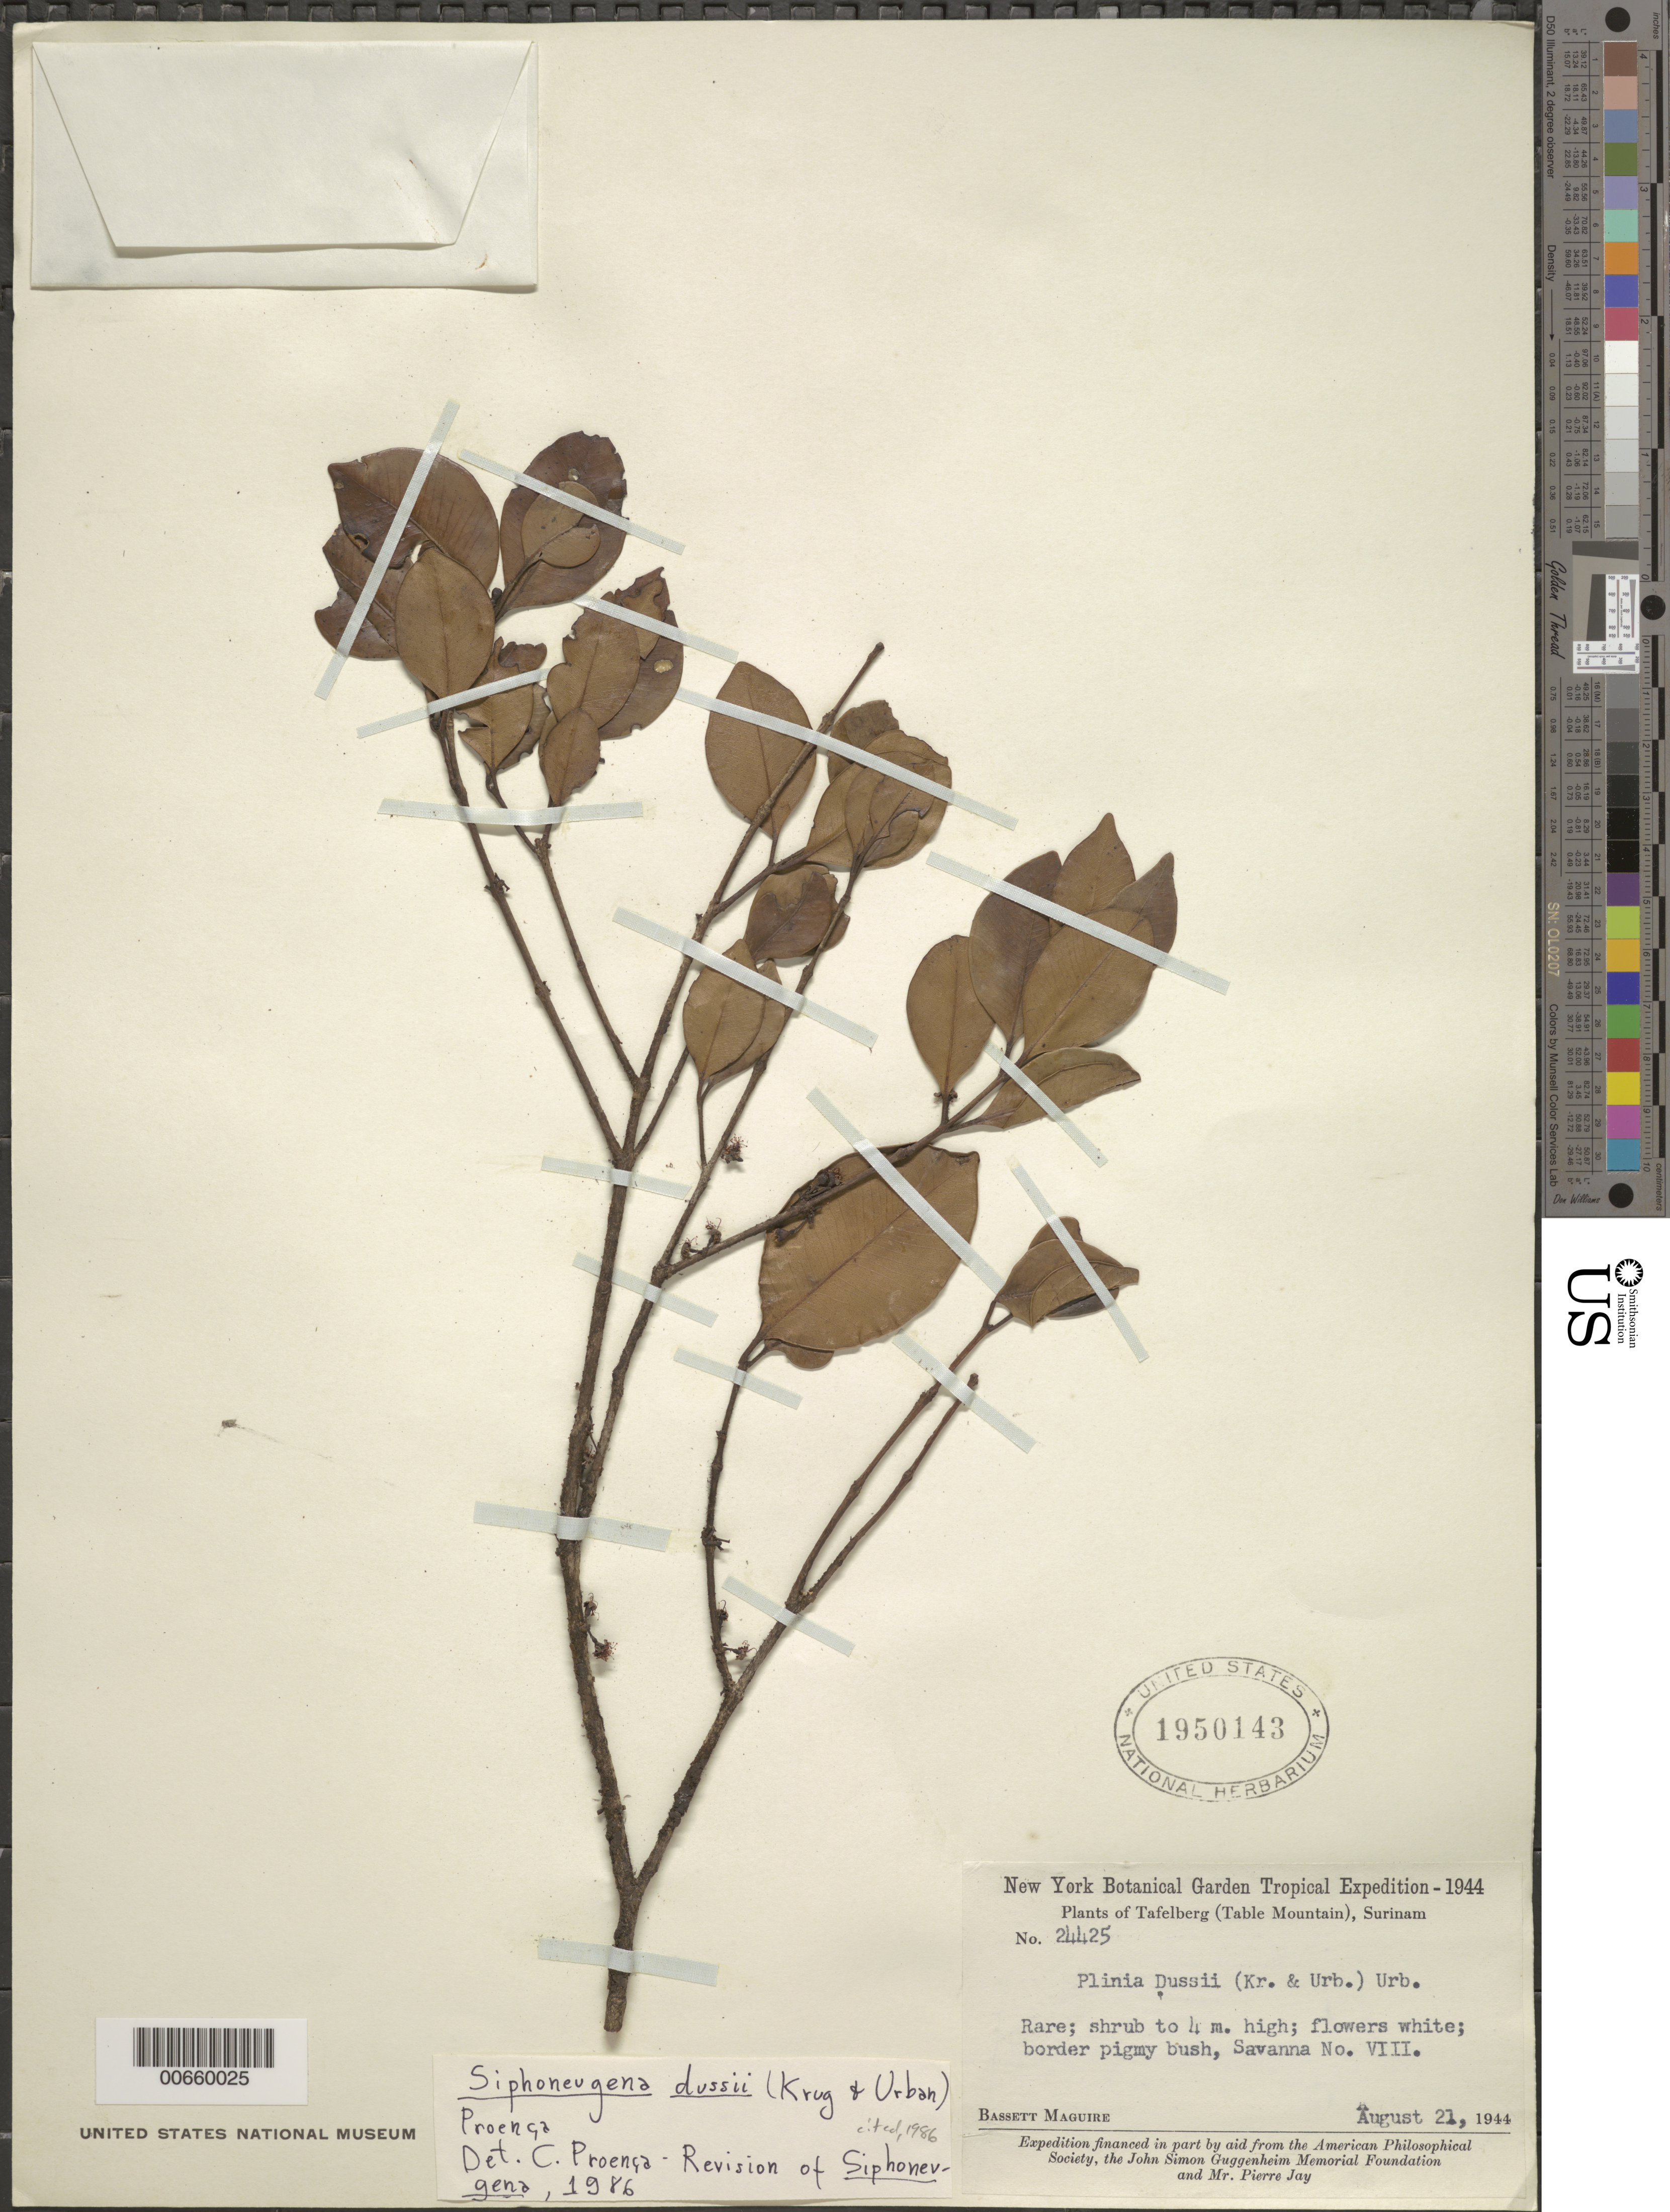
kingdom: Plantae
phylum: Tracheophyta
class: Magnoliopsida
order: Myrtales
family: Myrtaceae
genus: Siphoneugena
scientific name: Siphoneugena dussii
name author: (Krug & Urb.) Proença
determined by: Proença, C. E. B.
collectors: B. Maguire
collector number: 24425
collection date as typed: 21-Aug-44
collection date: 1944-08-21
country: Suriname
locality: Tafelberg (Table Mountain), Savanna VIII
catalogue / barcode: US 1950143